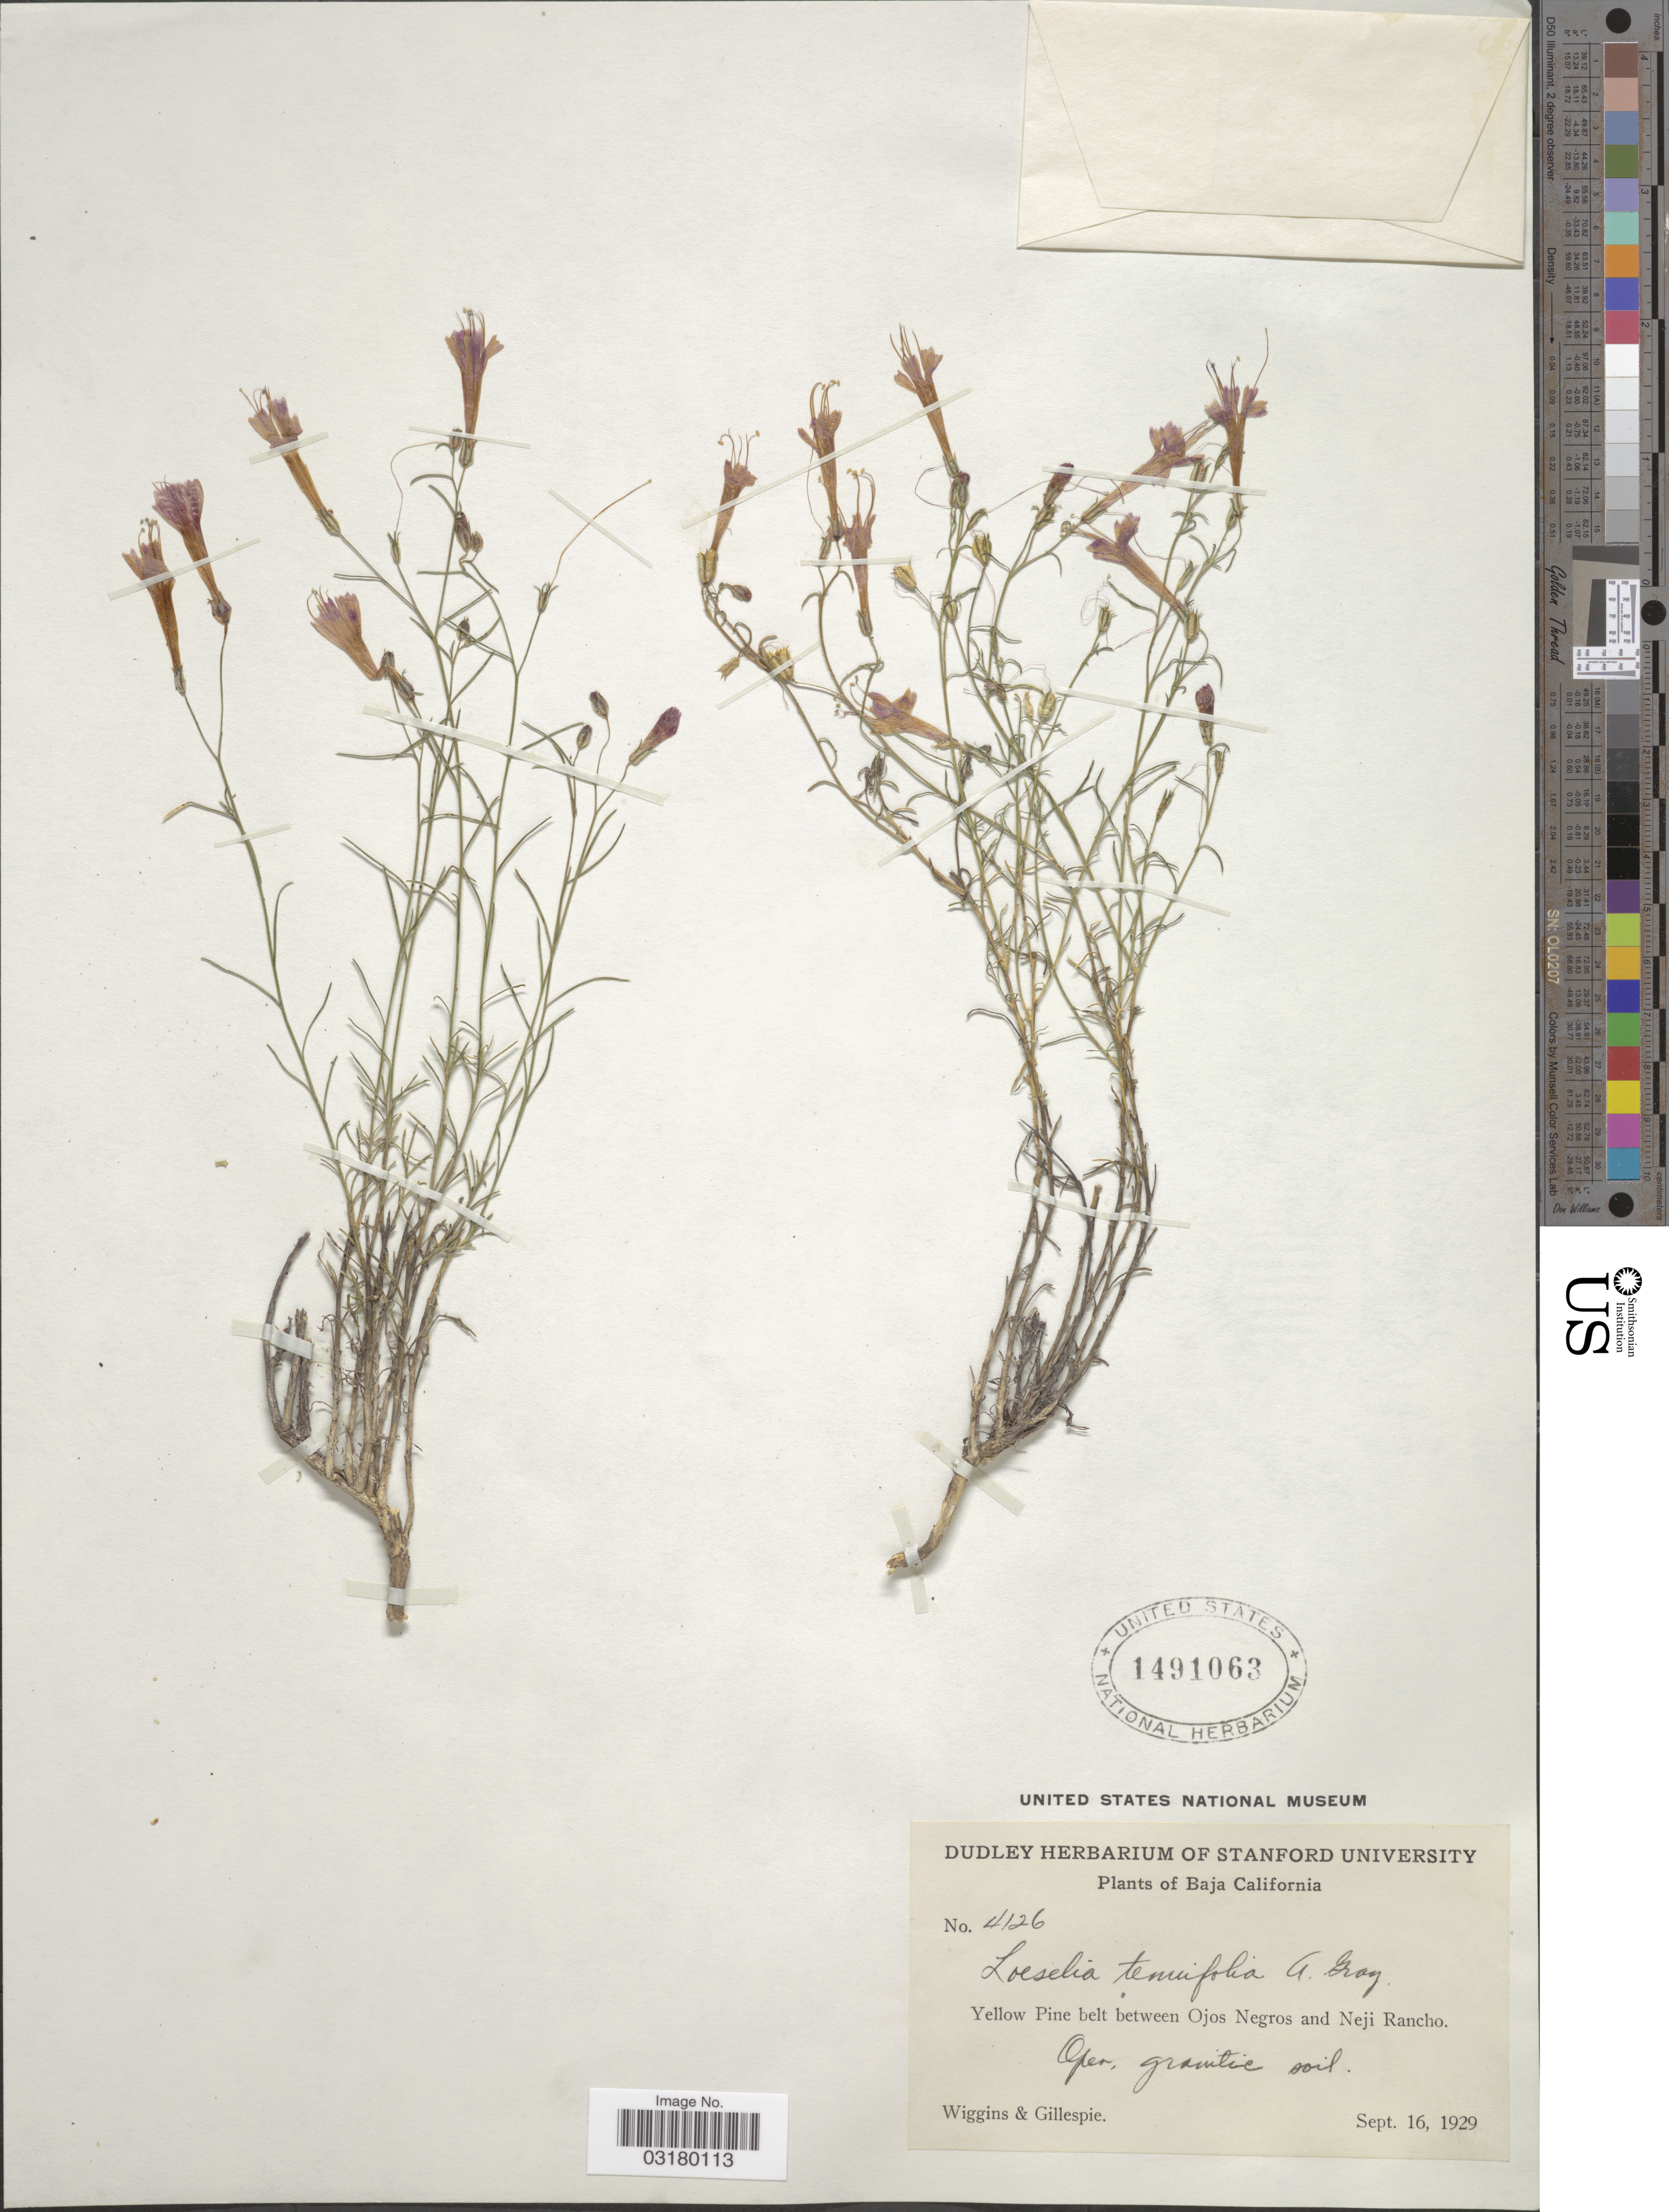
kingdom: Plantae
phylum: Tracheophyta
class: Magnoliopsida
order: Ericales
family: Polemoniaceae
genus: Ipomopsis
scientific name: Ipomopsis tenuifolia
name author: (A. Gray) V.E. Grant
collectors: -- Wiggins & -- Gillespie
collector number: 4126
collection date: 1929-09-16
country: Mexico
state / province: Baja California Norte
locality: Between Ojos Negros and Neji Rancho.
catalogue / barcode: US 1491063